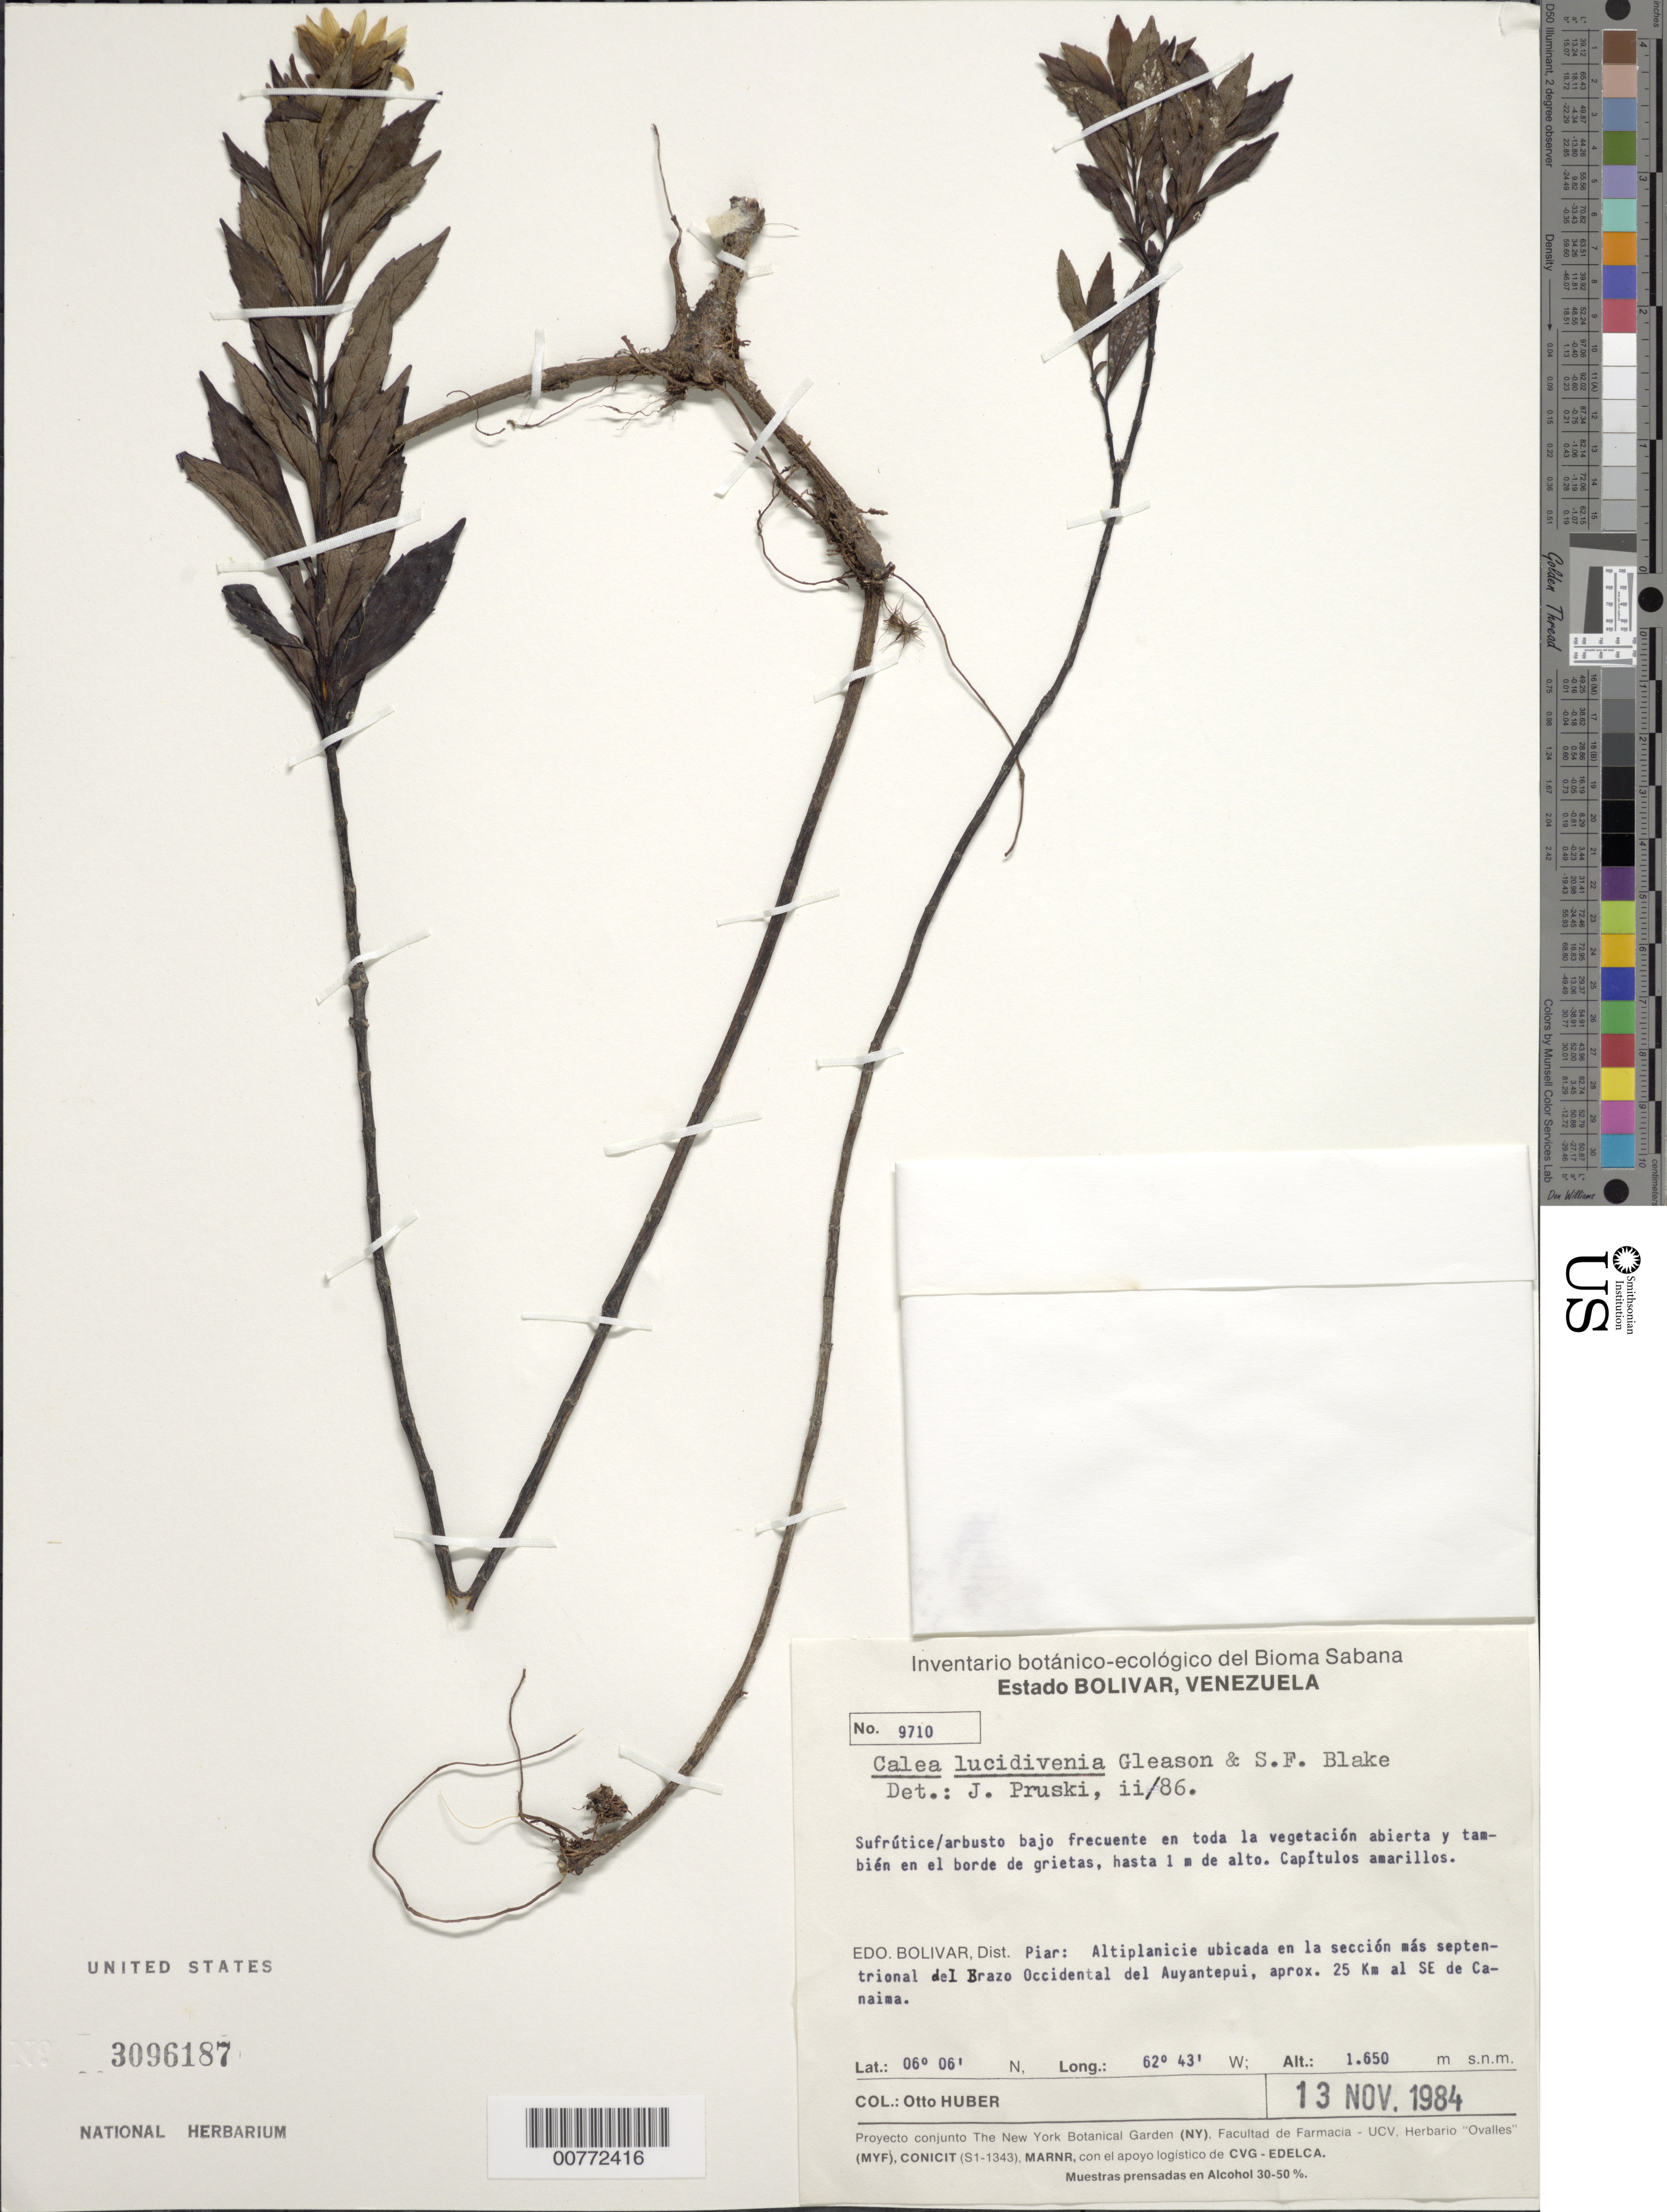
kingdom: Plantae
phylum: Tracheophyta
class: Magnoliopsida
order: Asterales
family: Asteraceae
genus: Calea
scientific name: Calea lucidivenia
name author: Gleason & S.F. Blake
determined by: Pruski, J. F.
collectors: O. Huber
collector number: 9710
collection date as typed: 13-Nov-84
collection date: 1984-11-13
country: Venezuela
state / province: Bolívar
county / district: Piar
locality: Auyan-tepuí, Brazo Occidental, altiplanicie ubicada en la seccion mas septentríonal, aprox 25km al SE de Canaima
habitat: Vegetación abierta, borde de grietas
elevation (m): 1650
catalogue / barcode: US 3096187